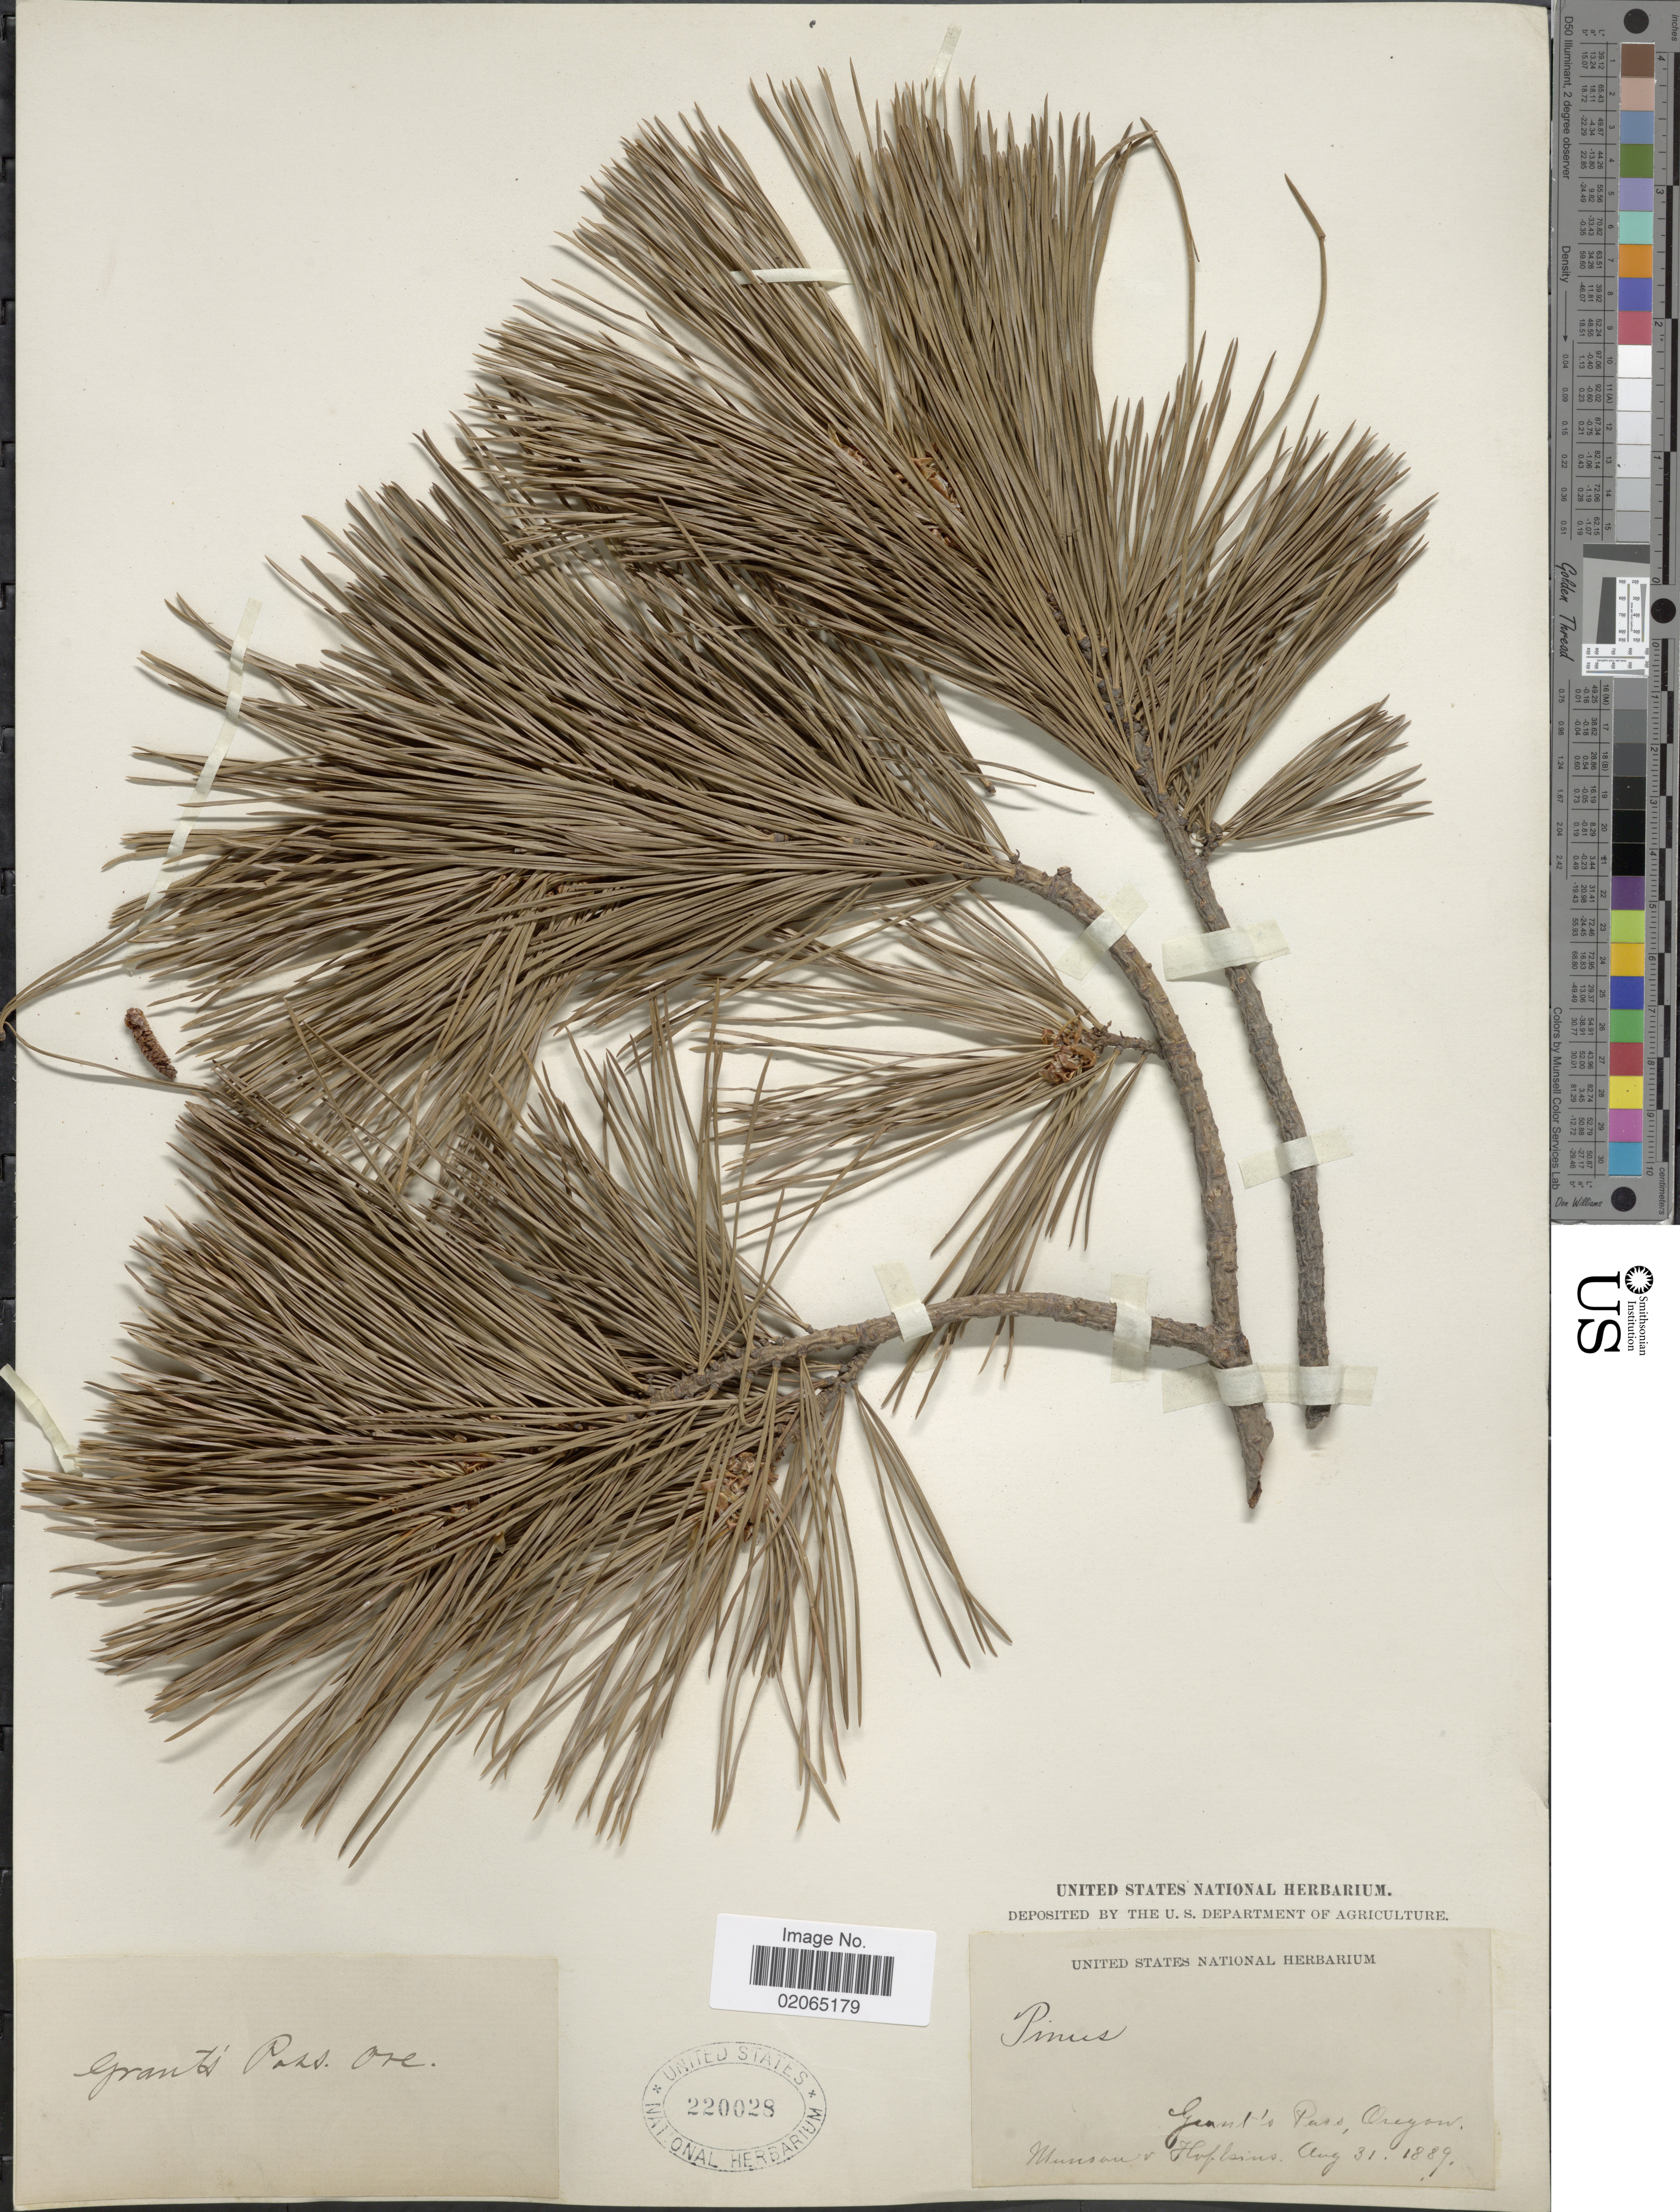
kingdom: Plantae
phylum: Tracheophyta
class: Pinopsida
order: Pinales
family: Pinaceae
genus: Pinus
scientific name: Pinus sp.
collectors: M. Hopkins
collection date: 1889-08-31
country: United States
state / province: Oregon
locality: Grant's Pass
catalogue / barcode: US 220028